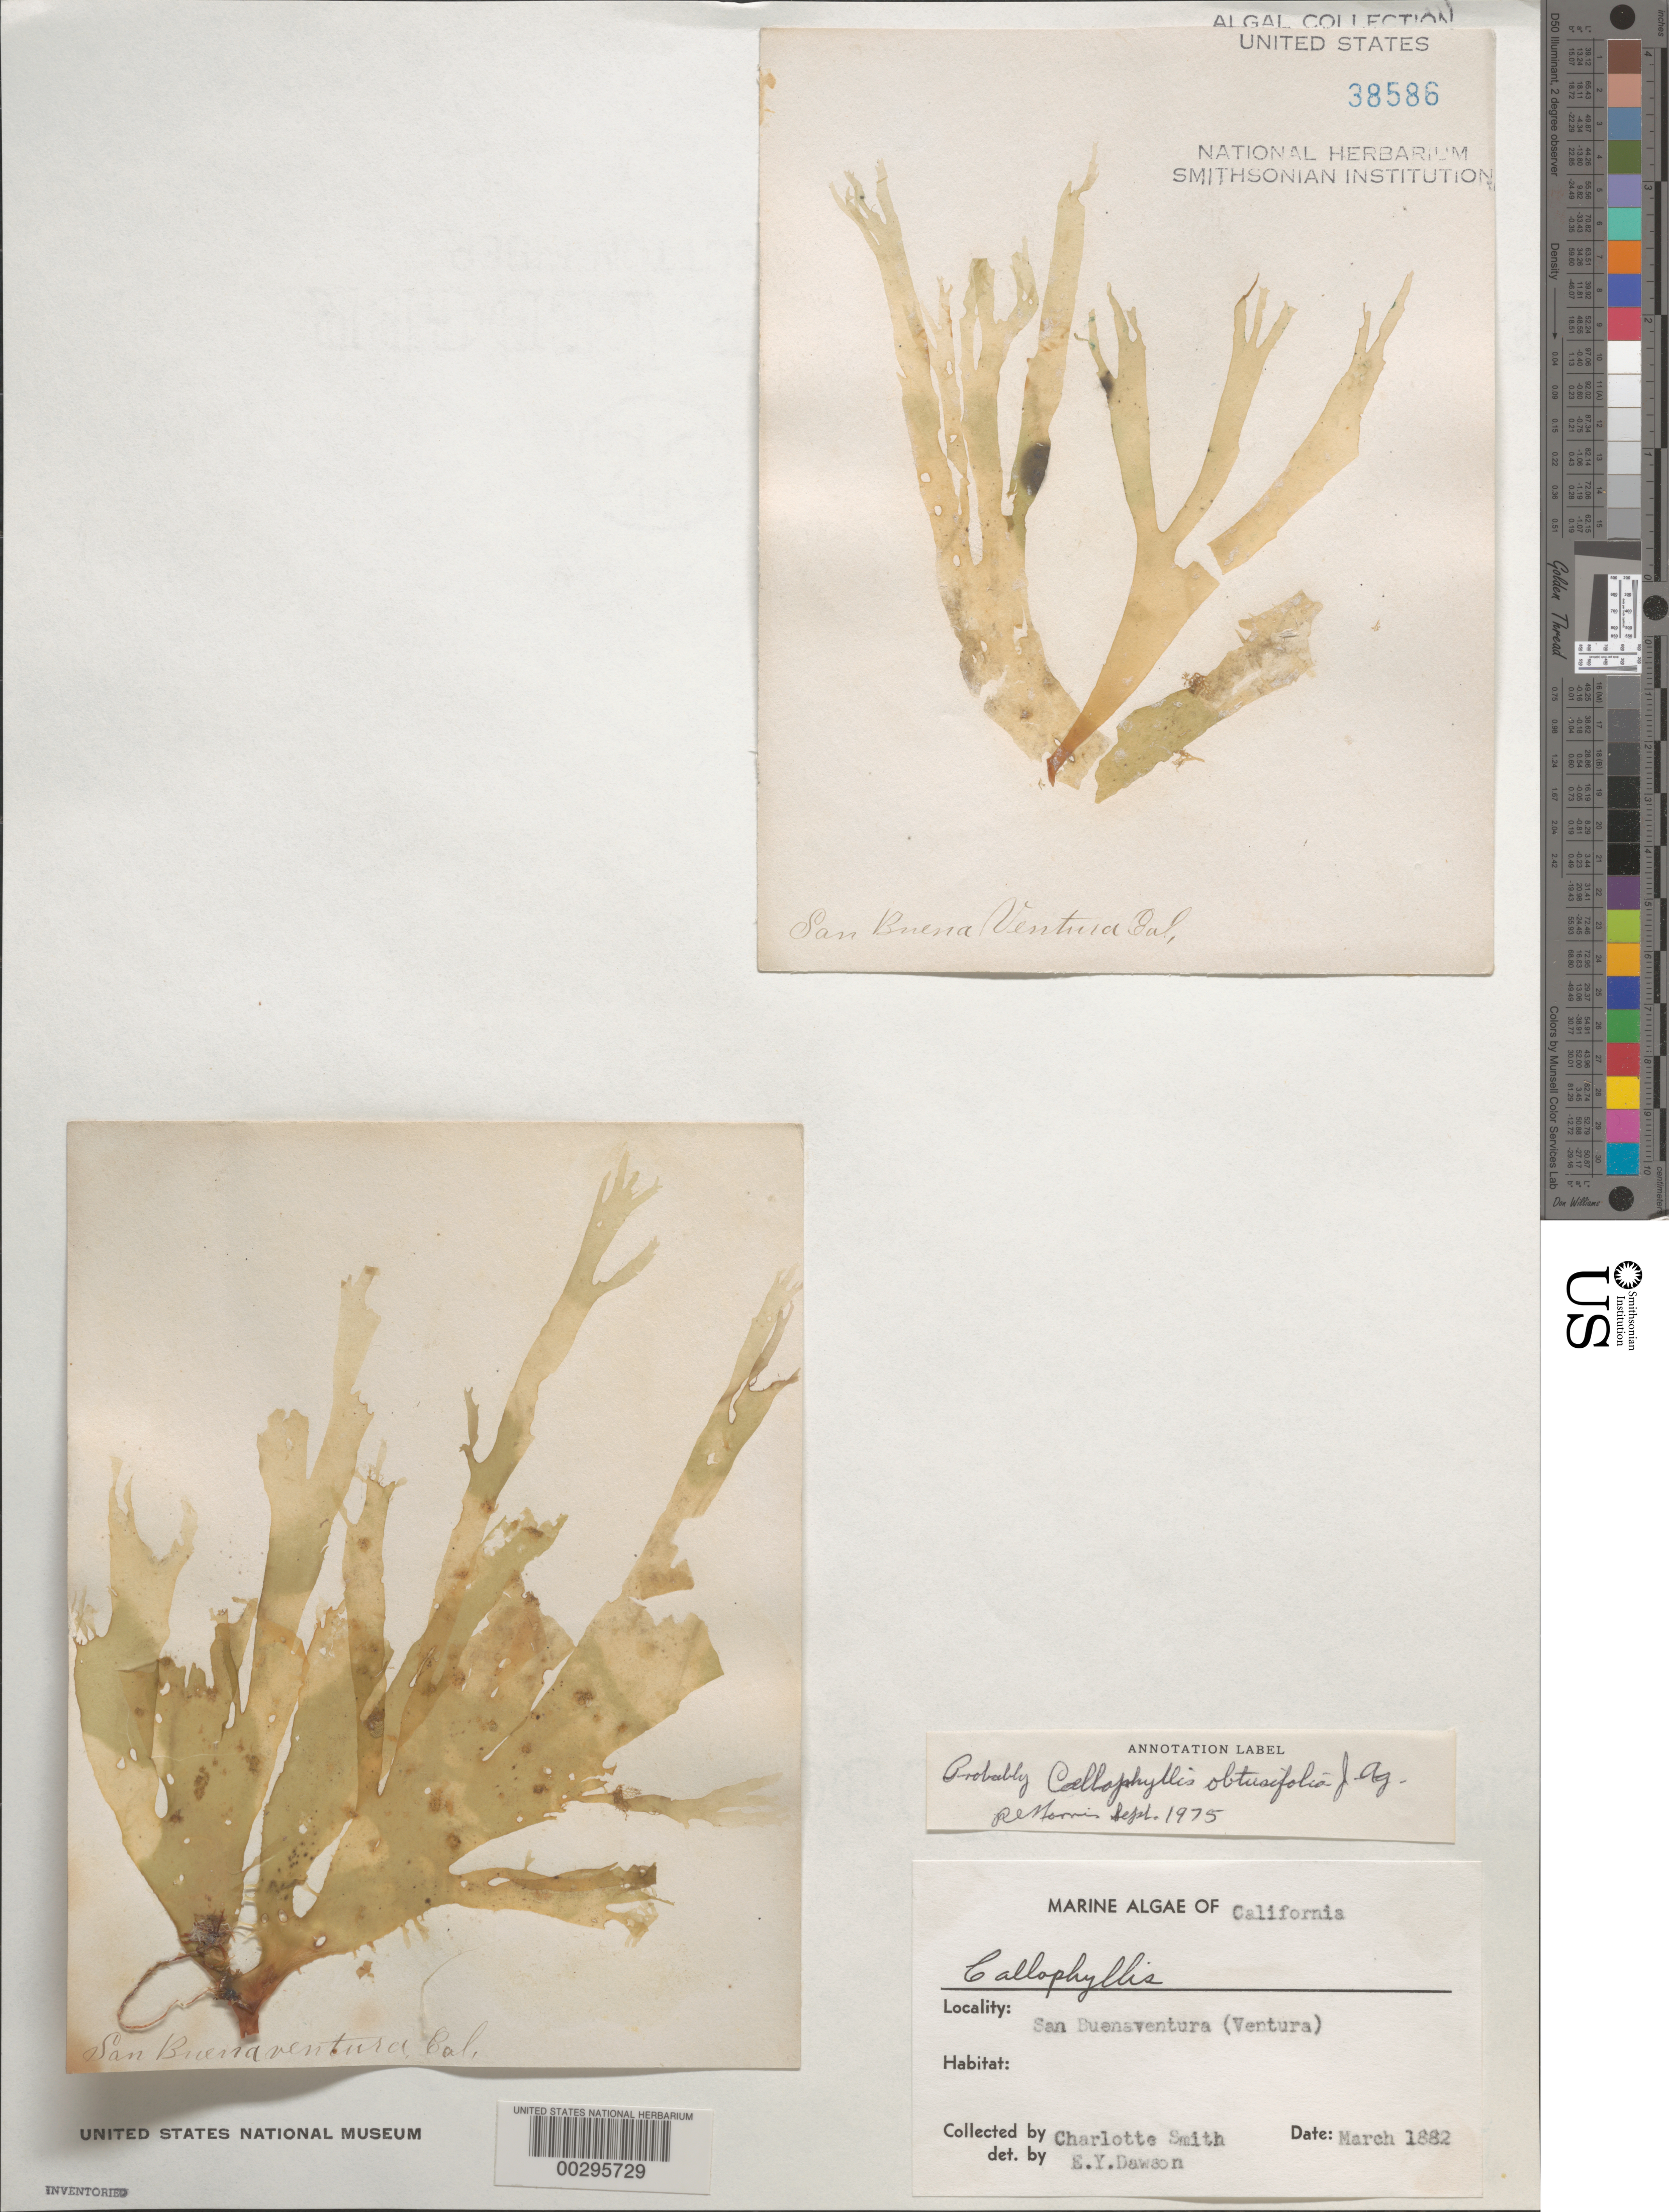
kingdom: Plantae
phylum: Rhodophyta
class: Florideophyceae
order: Gigartinales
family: Kallymeniaceae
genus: Callophyllis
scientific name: Callophyllis obtusifolia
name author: J. Agardh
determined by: Norris, R. E.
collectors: C. Smith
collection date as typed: Mar 1882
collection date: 1882-03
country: United States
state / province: California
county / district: Ventura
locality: San Buenaventura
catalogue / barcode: US 38586